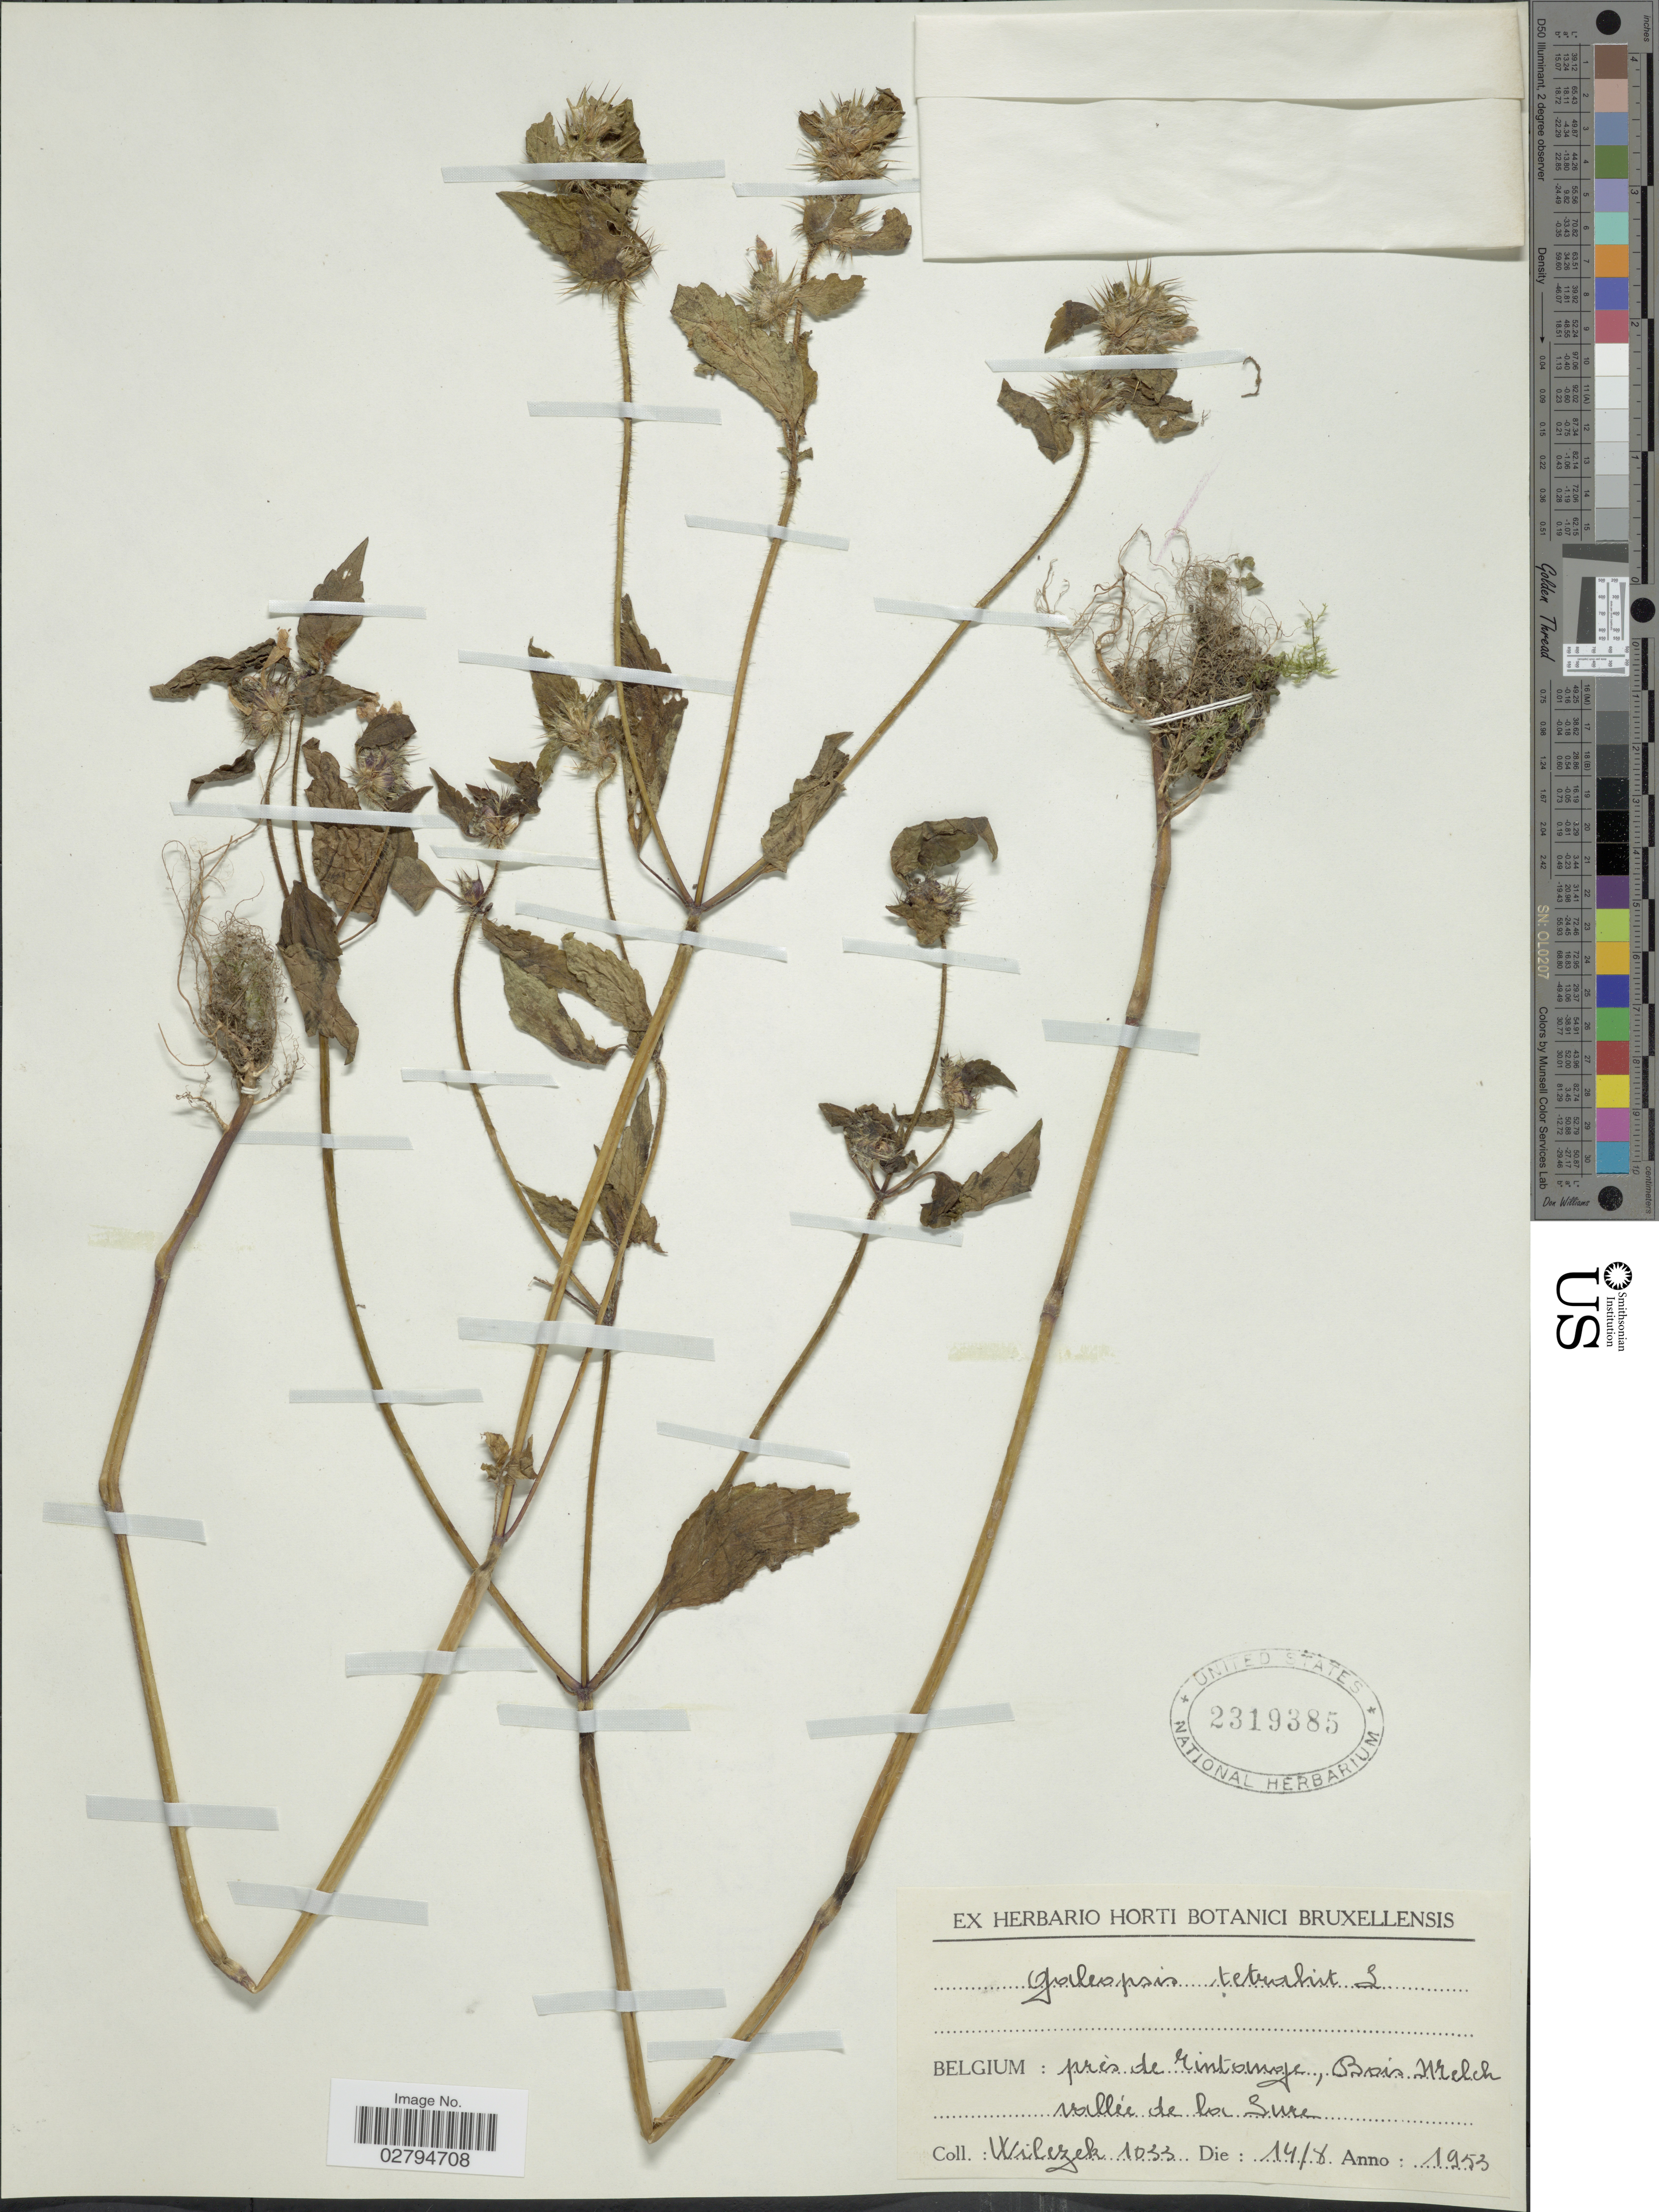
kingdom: Plantae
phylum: Tracheophyta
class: Magnoliopsida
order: Lamiales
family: Lamiaceae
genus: Galeopsis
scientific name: Galeopsis tetrahit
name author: L.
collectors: Wilczek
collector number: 1033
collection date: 1953-08-14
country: Belgium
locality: Prés de Tintomge, Bois Melch vallée de la Sure.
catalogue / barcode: US 2319385